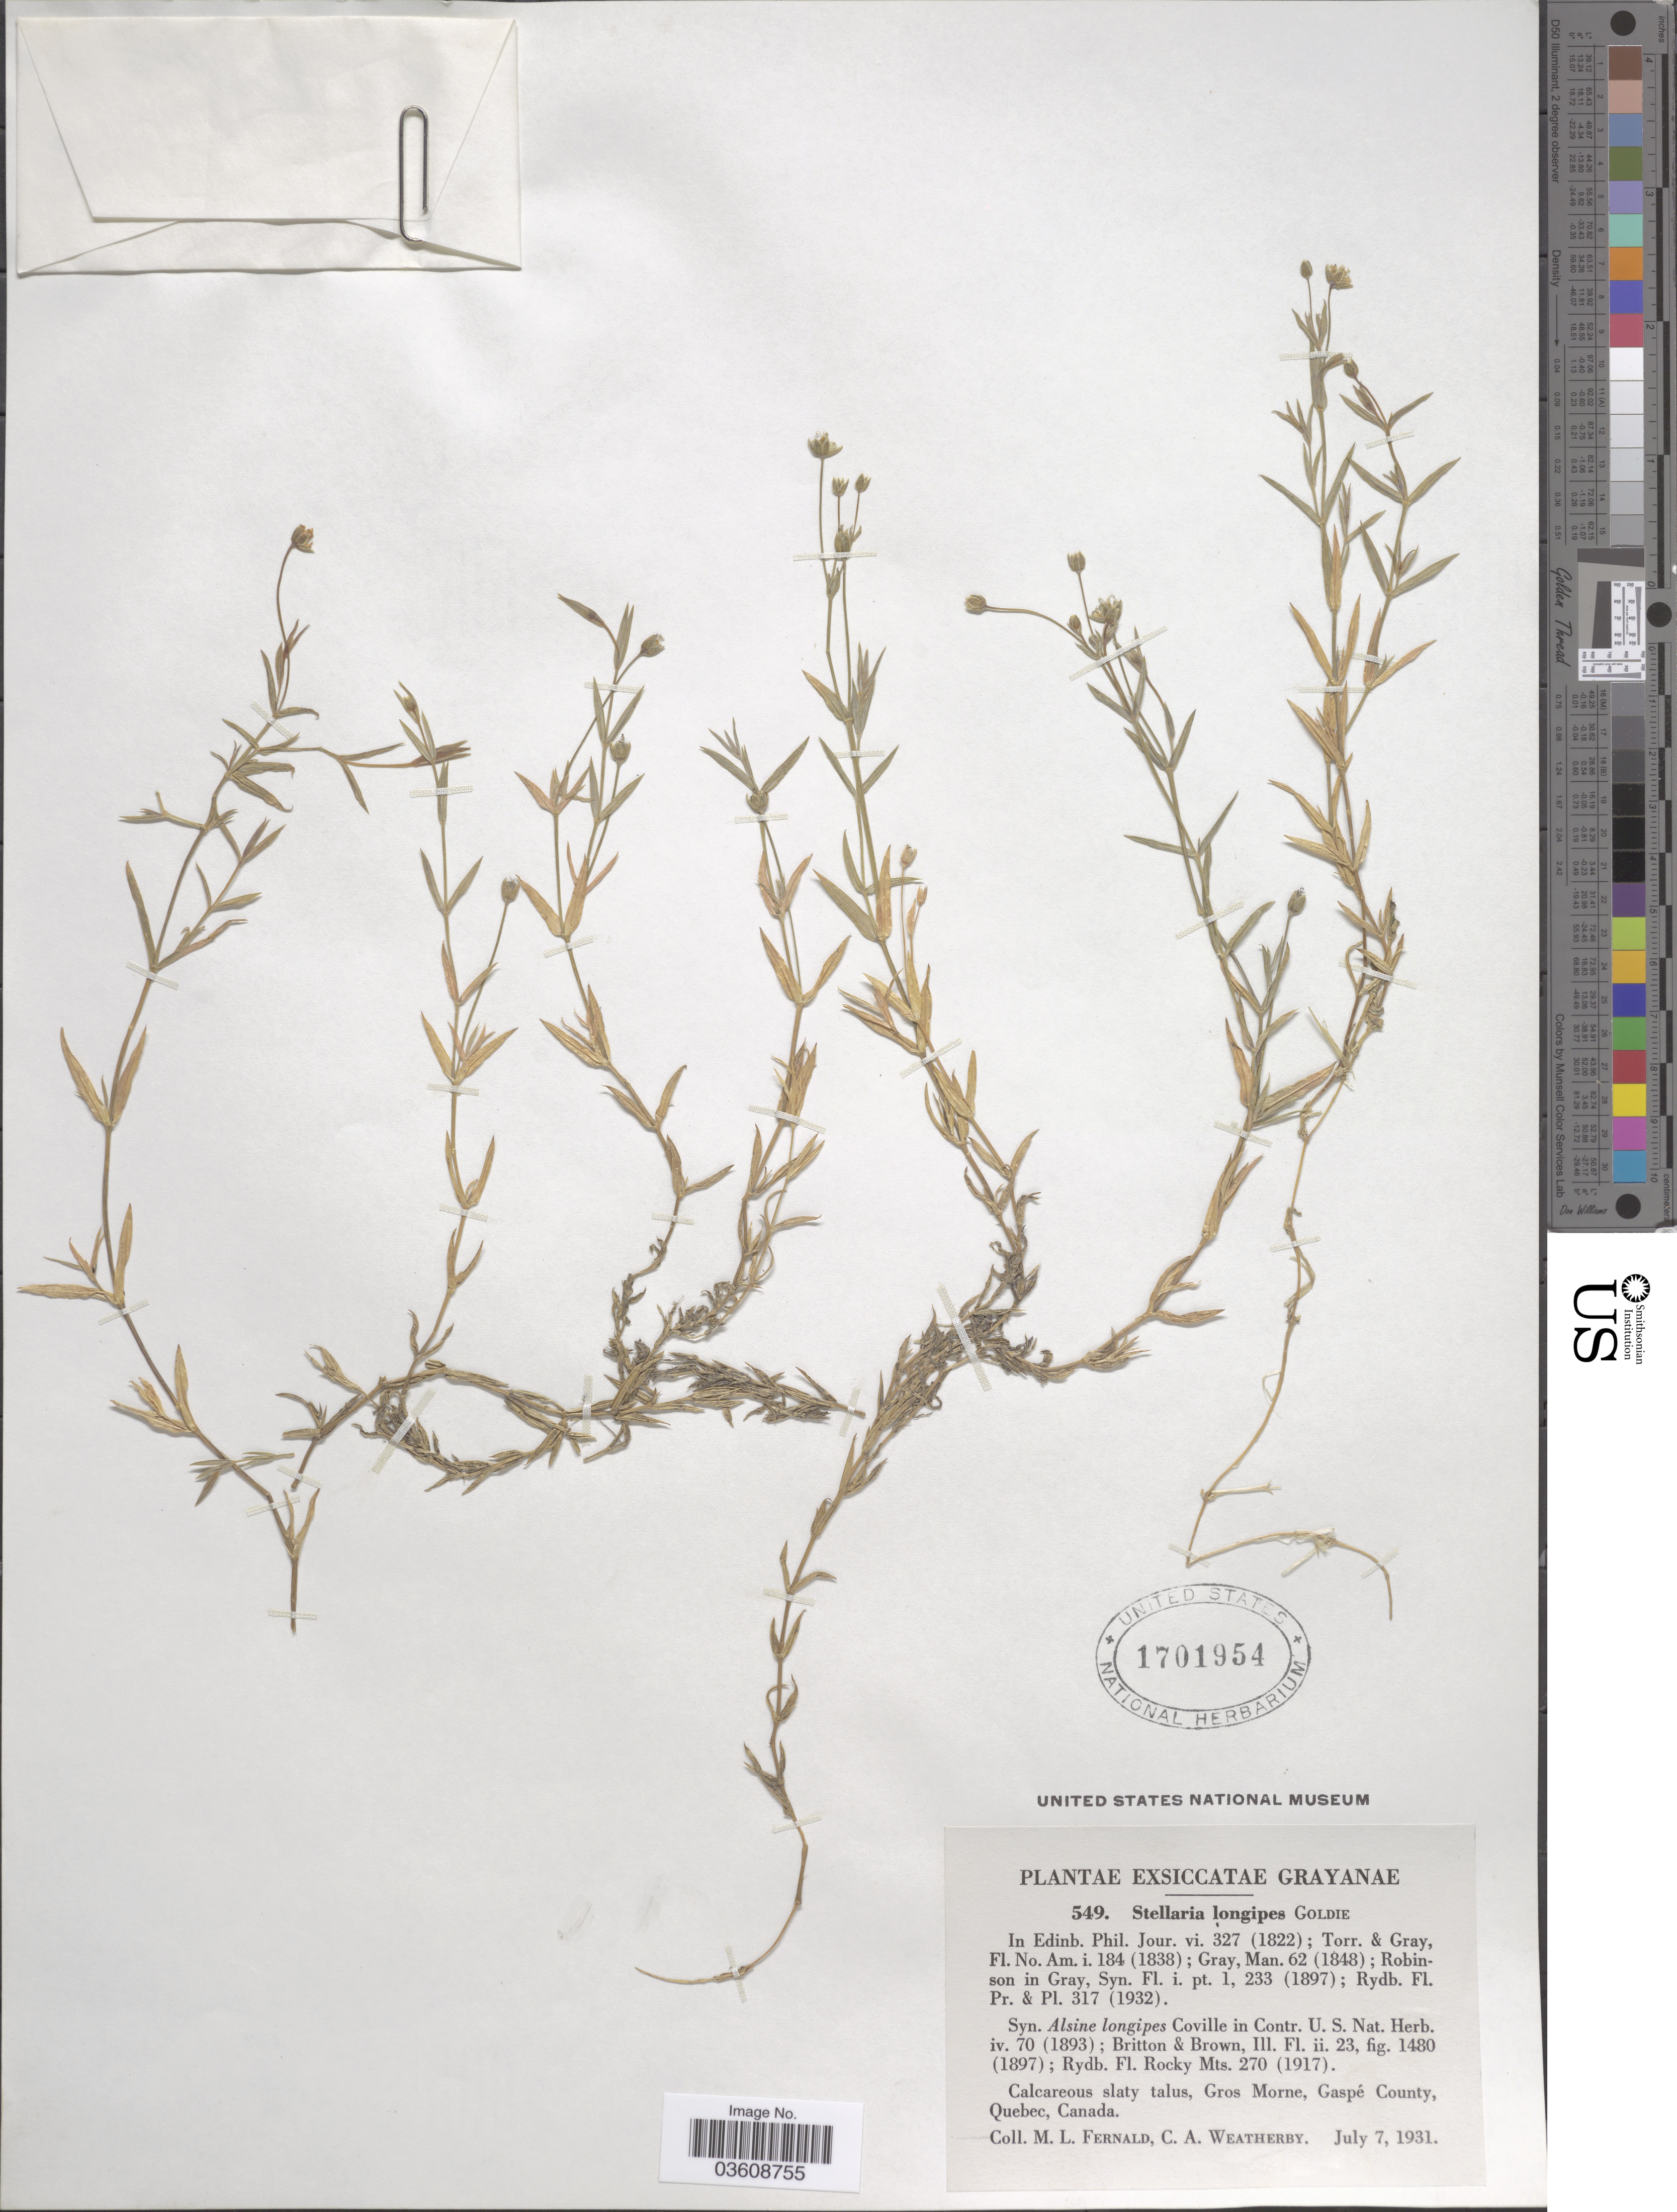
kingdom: Plantae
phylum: Tracheophyta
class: Magnoliopsida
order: Caryophyllales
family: Caryophyllaceae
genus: Stellaria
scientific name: Stellaria longipes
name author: Goldie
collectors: M. L. Fernald & C. A. Weatherby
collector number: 549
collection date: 1931-07-07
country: Canada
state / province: Quebec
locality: Gros Morne, Gaspé County.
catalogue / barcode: US 1701954